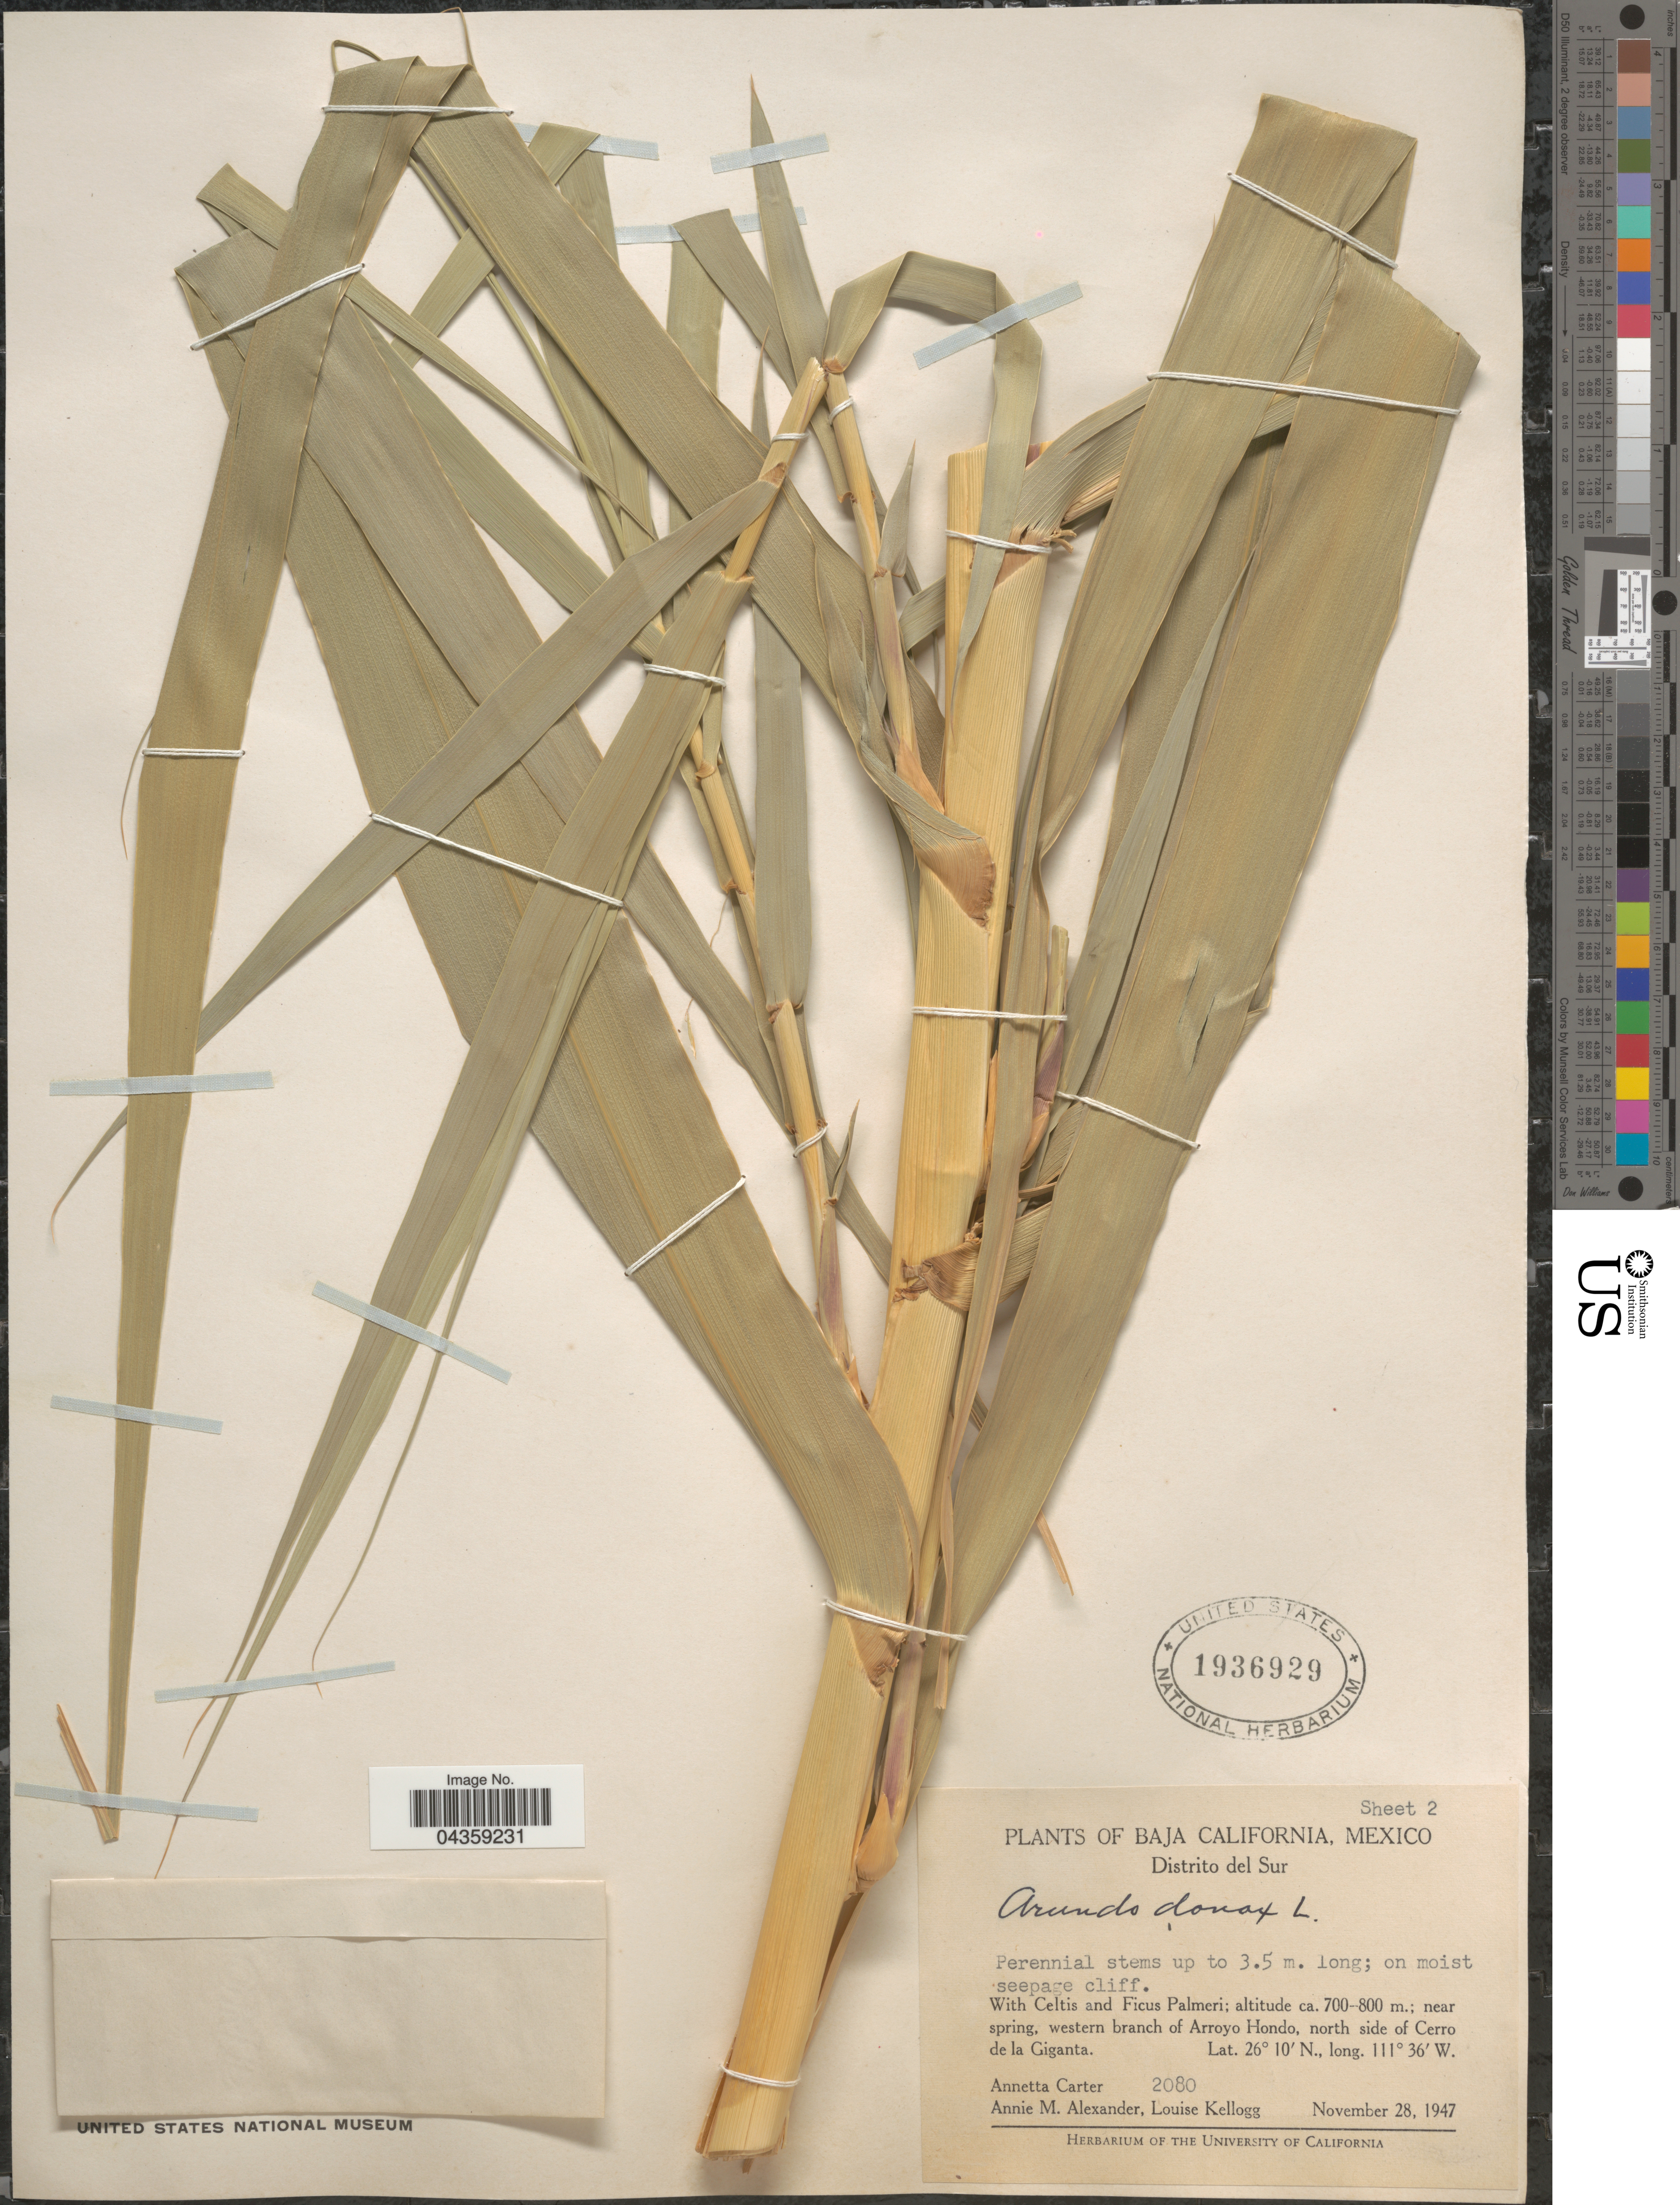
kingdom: Plantae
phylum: Tracheophyta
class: Liliopsida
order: Poales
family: Poaceae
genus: Arundo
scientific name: Arundo donax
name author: L.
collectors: A. Carter, A. M. Alexander & L. Kellogg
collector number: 2080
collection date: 1947-11-28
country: Mexico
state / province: Baja California Sur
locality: Distrito del Sur. Near spring, western branch of Arroyo Hondo, north side of Cerro de la Giganta.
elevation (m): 700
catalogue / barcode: US 1936929